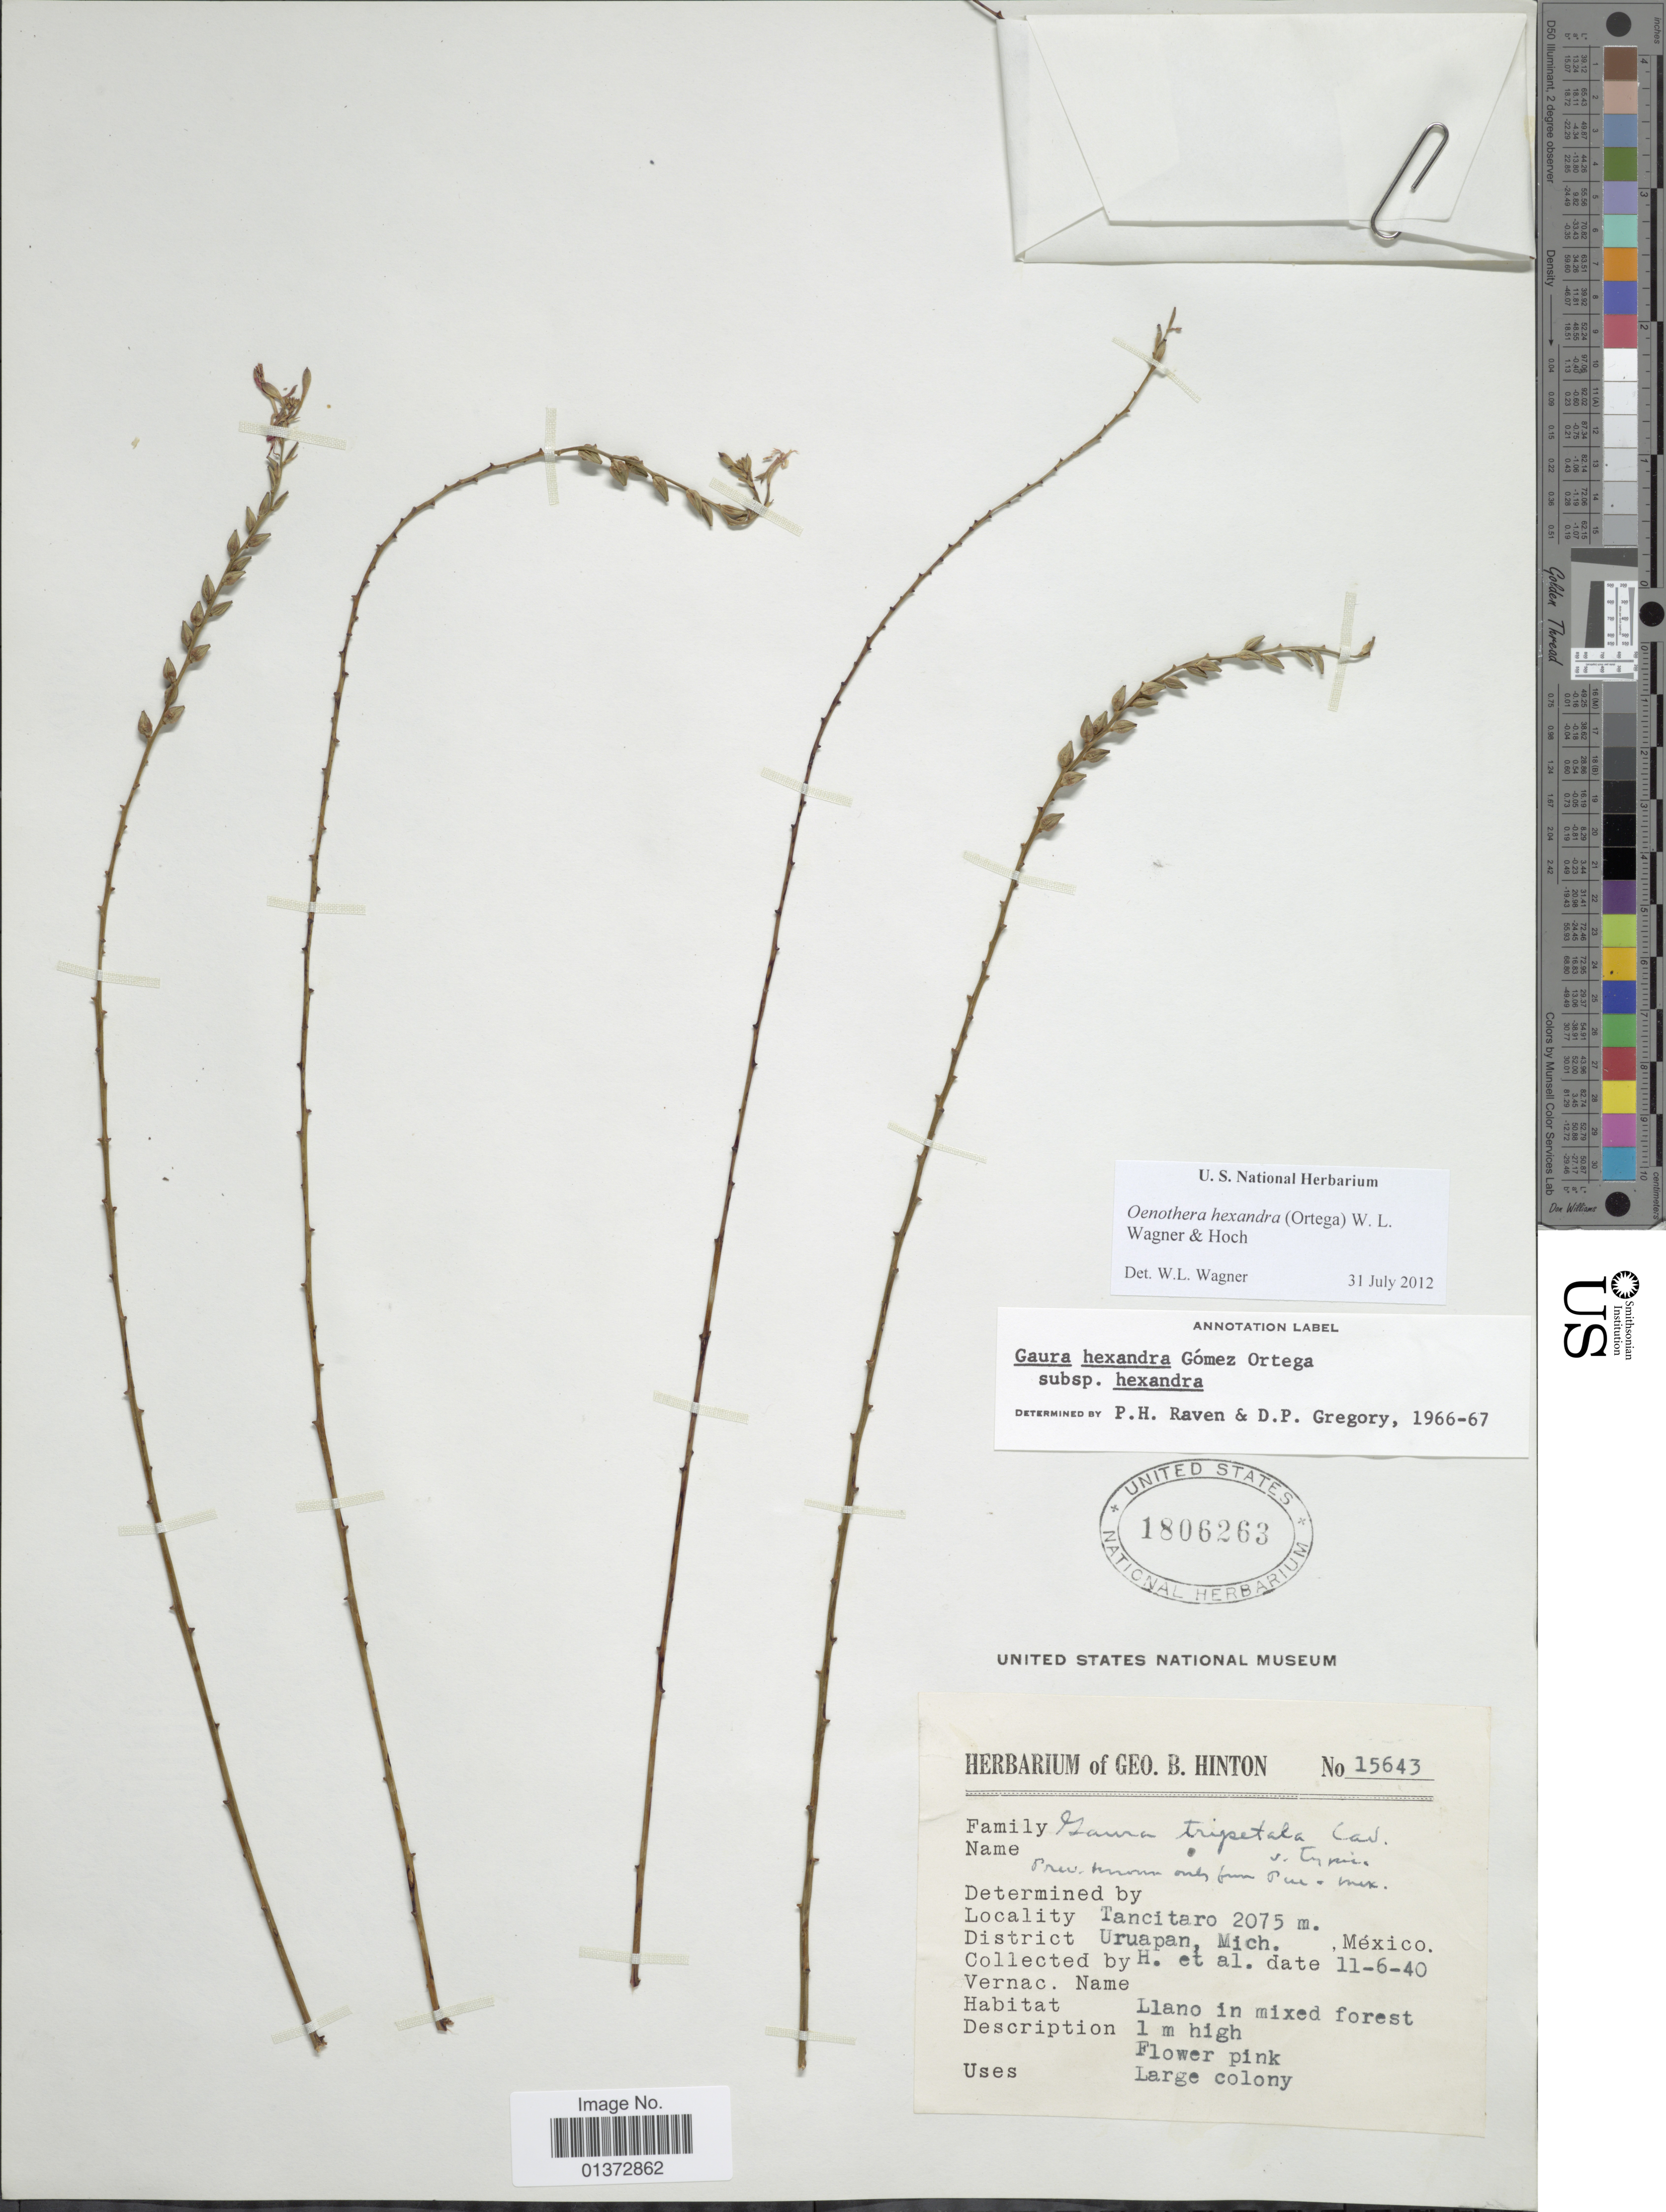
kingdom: Plantae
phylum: Tracheophyta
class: Magnoliopsida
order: Myrtales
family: Onagraceae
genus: Oenothera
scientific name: Oenothera hexandra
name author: (Ortega) W.L. Wagner & Hoch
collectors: G. B. Hinton & et al.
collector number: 15643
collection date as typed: Transcribed d/m/y: 6/11/40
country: Mexico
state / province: Michoacán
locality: Tancitaro, District Uruapan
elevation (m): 2075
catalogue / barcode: US 1806263